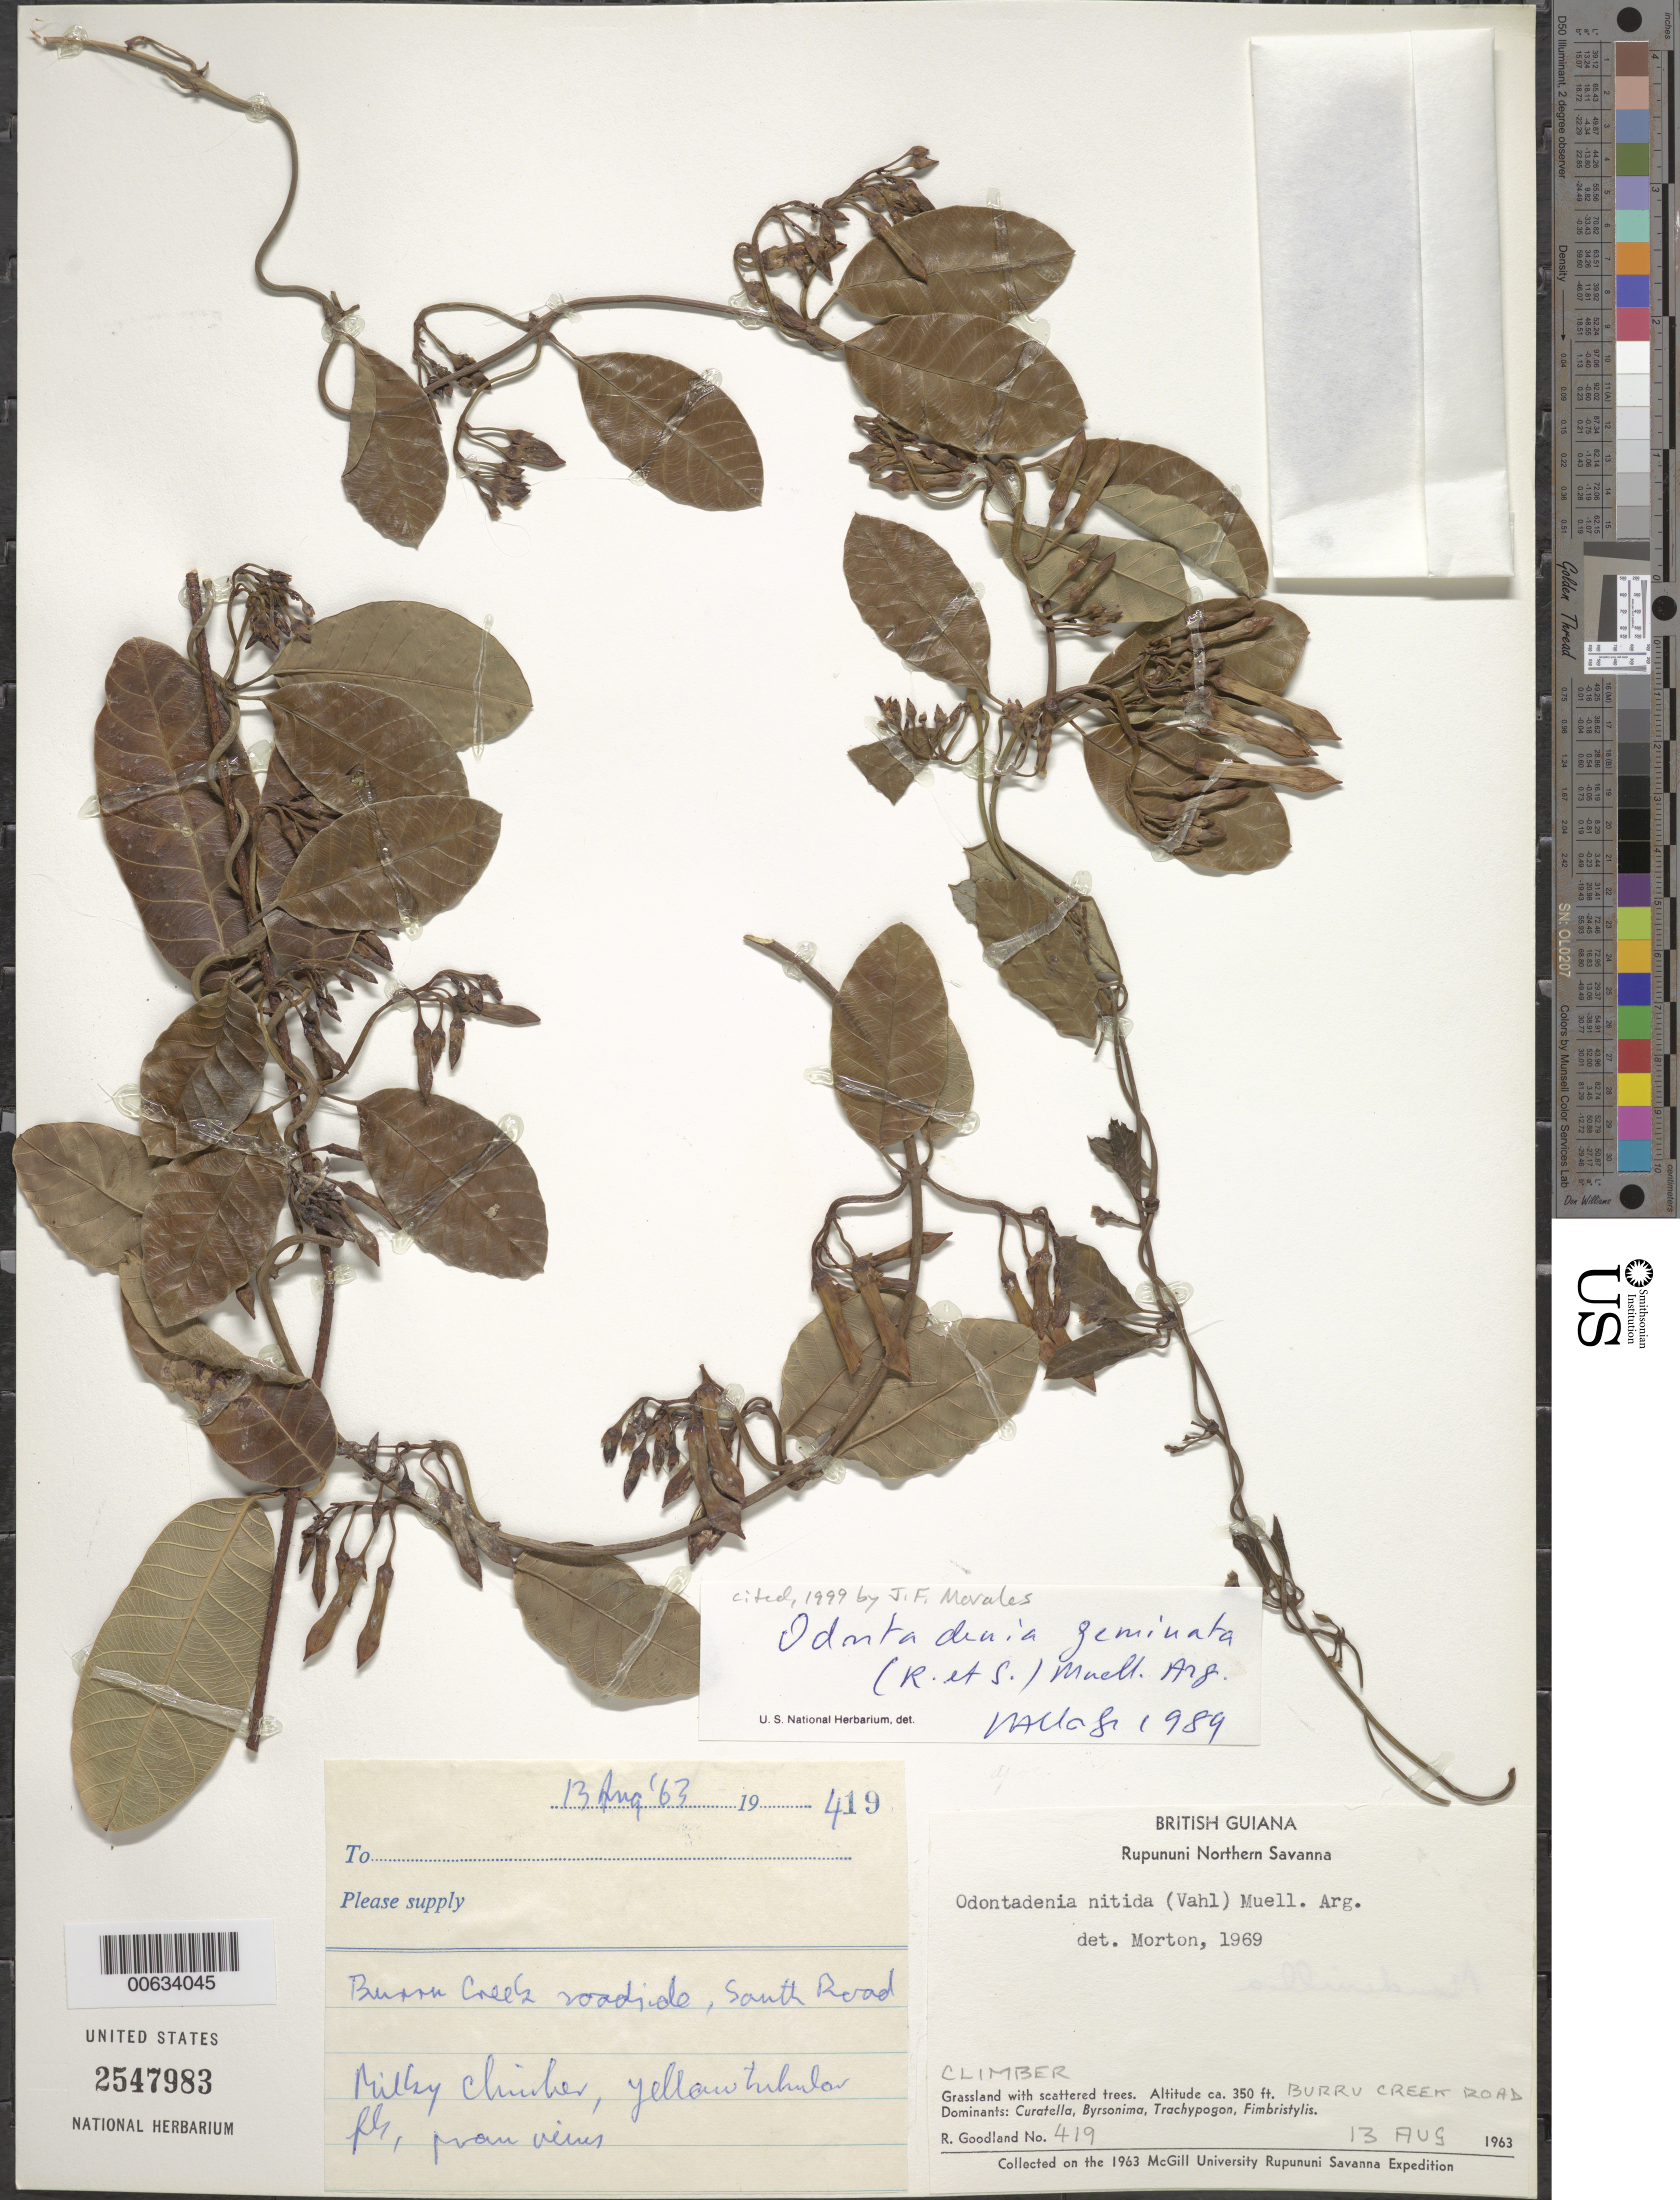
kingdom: Plantae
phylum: Tracheophyta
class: Magnoliopsida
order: Gentianales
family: Apocynaceae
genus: Odontadenia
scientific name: Odontadenia geminata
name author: (Hoffmanns. ex Roem. & Schult.) Müll. Arg.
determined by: Allorge, L.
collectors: R. Goodland & P. Maycock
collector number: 419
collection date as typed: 13-Aug-63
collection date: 1963-08-13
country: Guyana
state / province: U. Takutu-U. Essequibo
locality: Rupununi Northern Savanna, Burru Creek Road, South Road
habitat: Grassland with scattered trees. Roadside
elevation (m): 107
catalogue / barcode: US 2547983